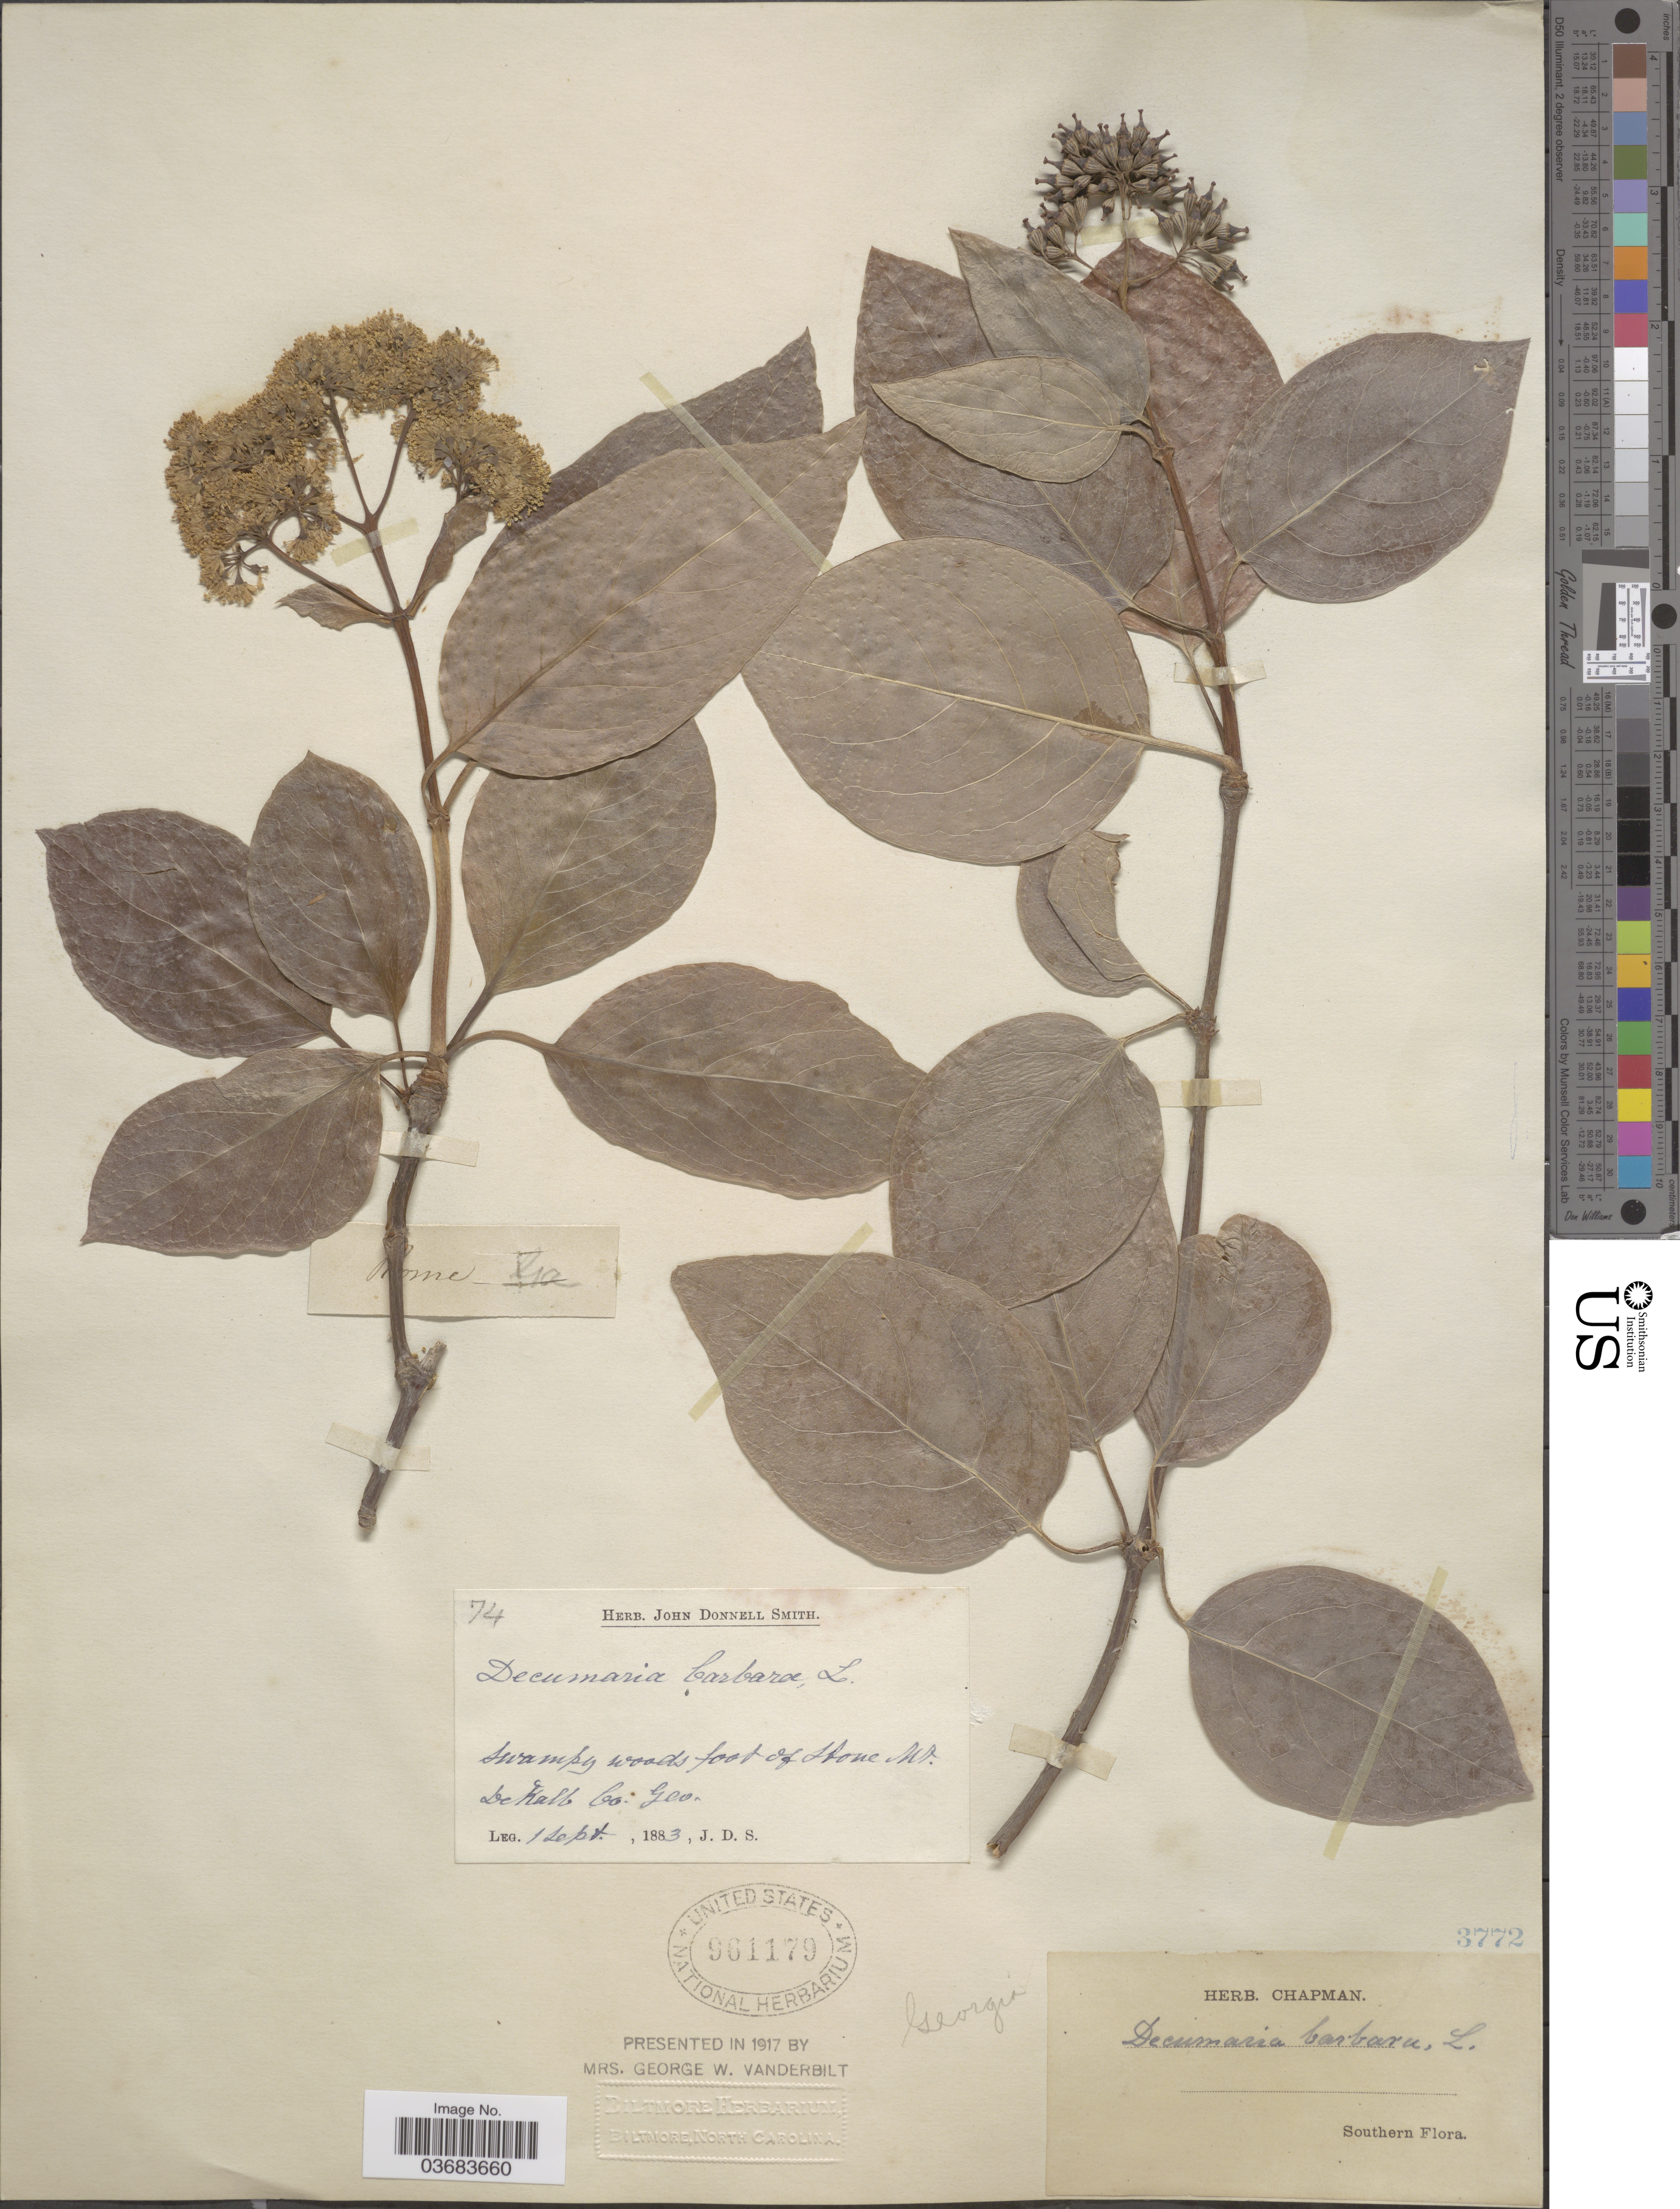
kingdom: Plantae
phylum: Tracheophyta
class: Magnoliopsida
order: Cornales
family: Hydrangeaceae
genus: Hydrangea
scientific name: Hydrangea barbara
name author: (L.) Bernd Schulz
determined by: Strong, Mark T., (BOT), Smithsonian Institution - National Museum of Natural History (UNITED STATES)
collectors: J. Donnell Smith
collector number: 74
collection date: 1883-09-01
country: United States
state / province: Georgia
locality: Swampy woods foot of Stone Mt. De Kalb Co.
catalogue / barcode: US 961179